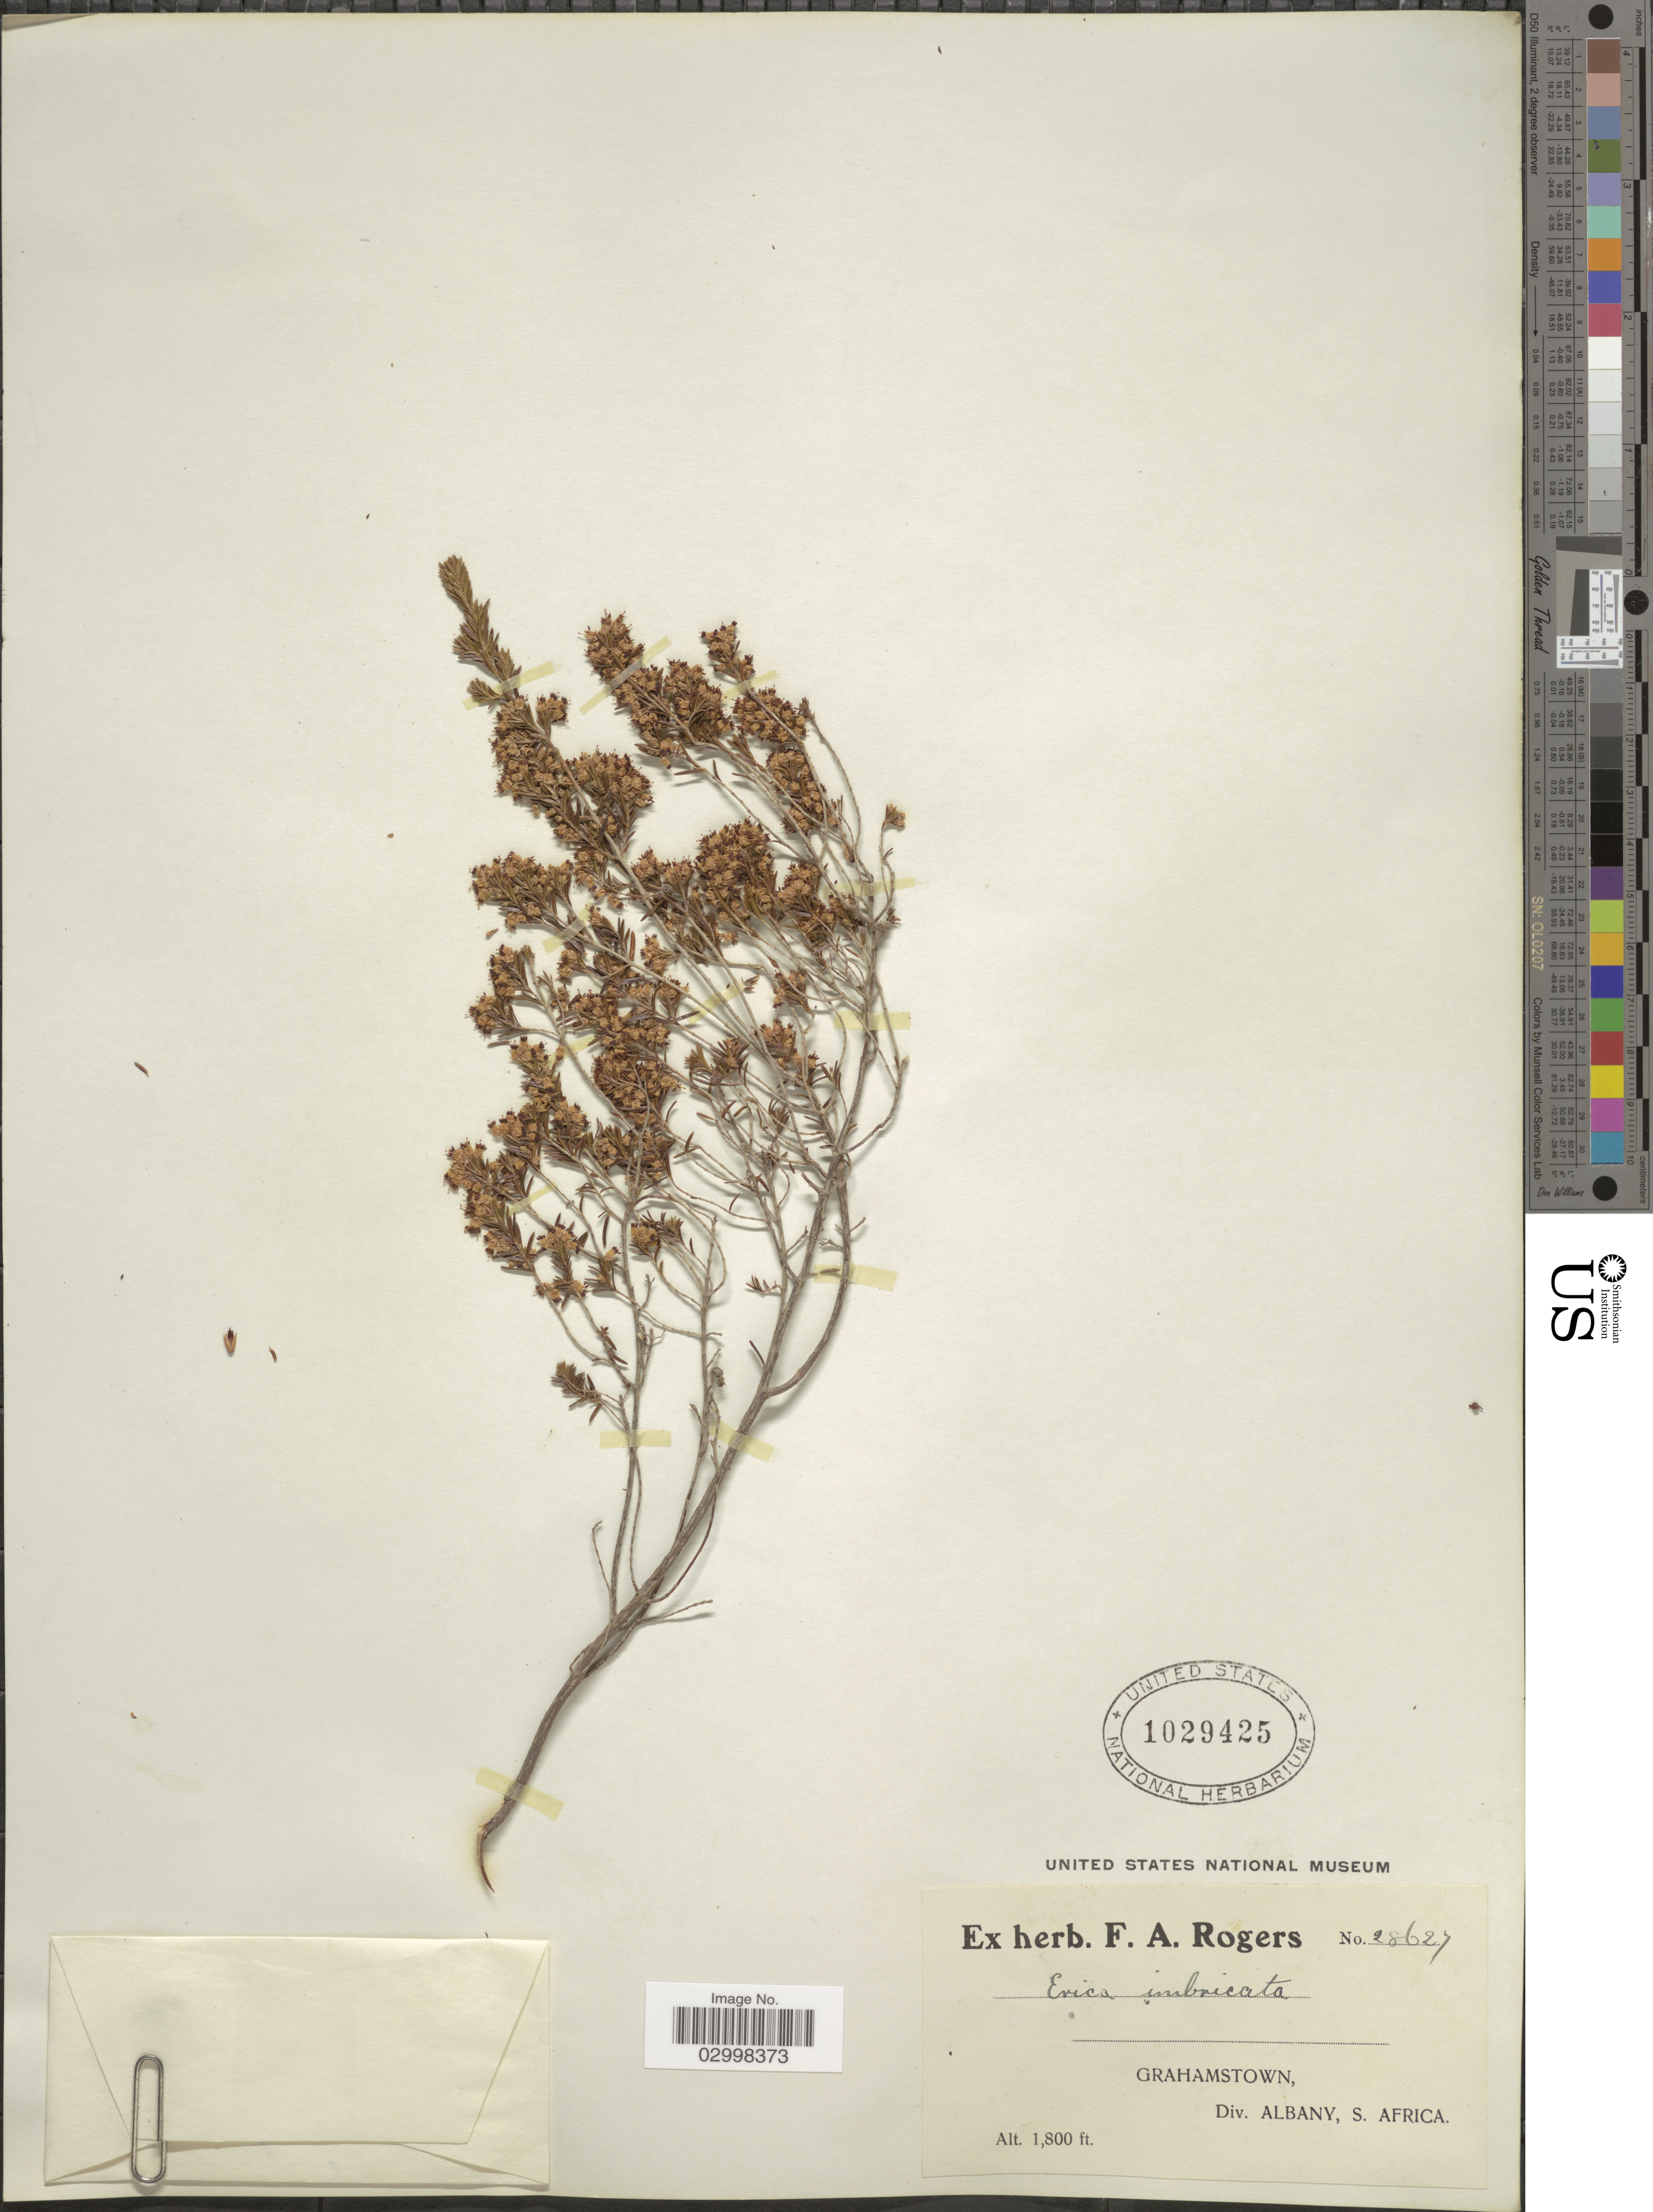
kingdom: Plantae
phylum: Tracheophyta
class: Magnoliopsida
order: Ericales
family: Ericaceae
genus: Erica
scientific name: Erica imbricata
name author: L.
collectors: ex herb. F. A. Rogers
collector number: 28627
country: South Africa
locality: Grahamstown, Div. Albany.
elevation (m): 549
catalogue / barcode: US 1029425